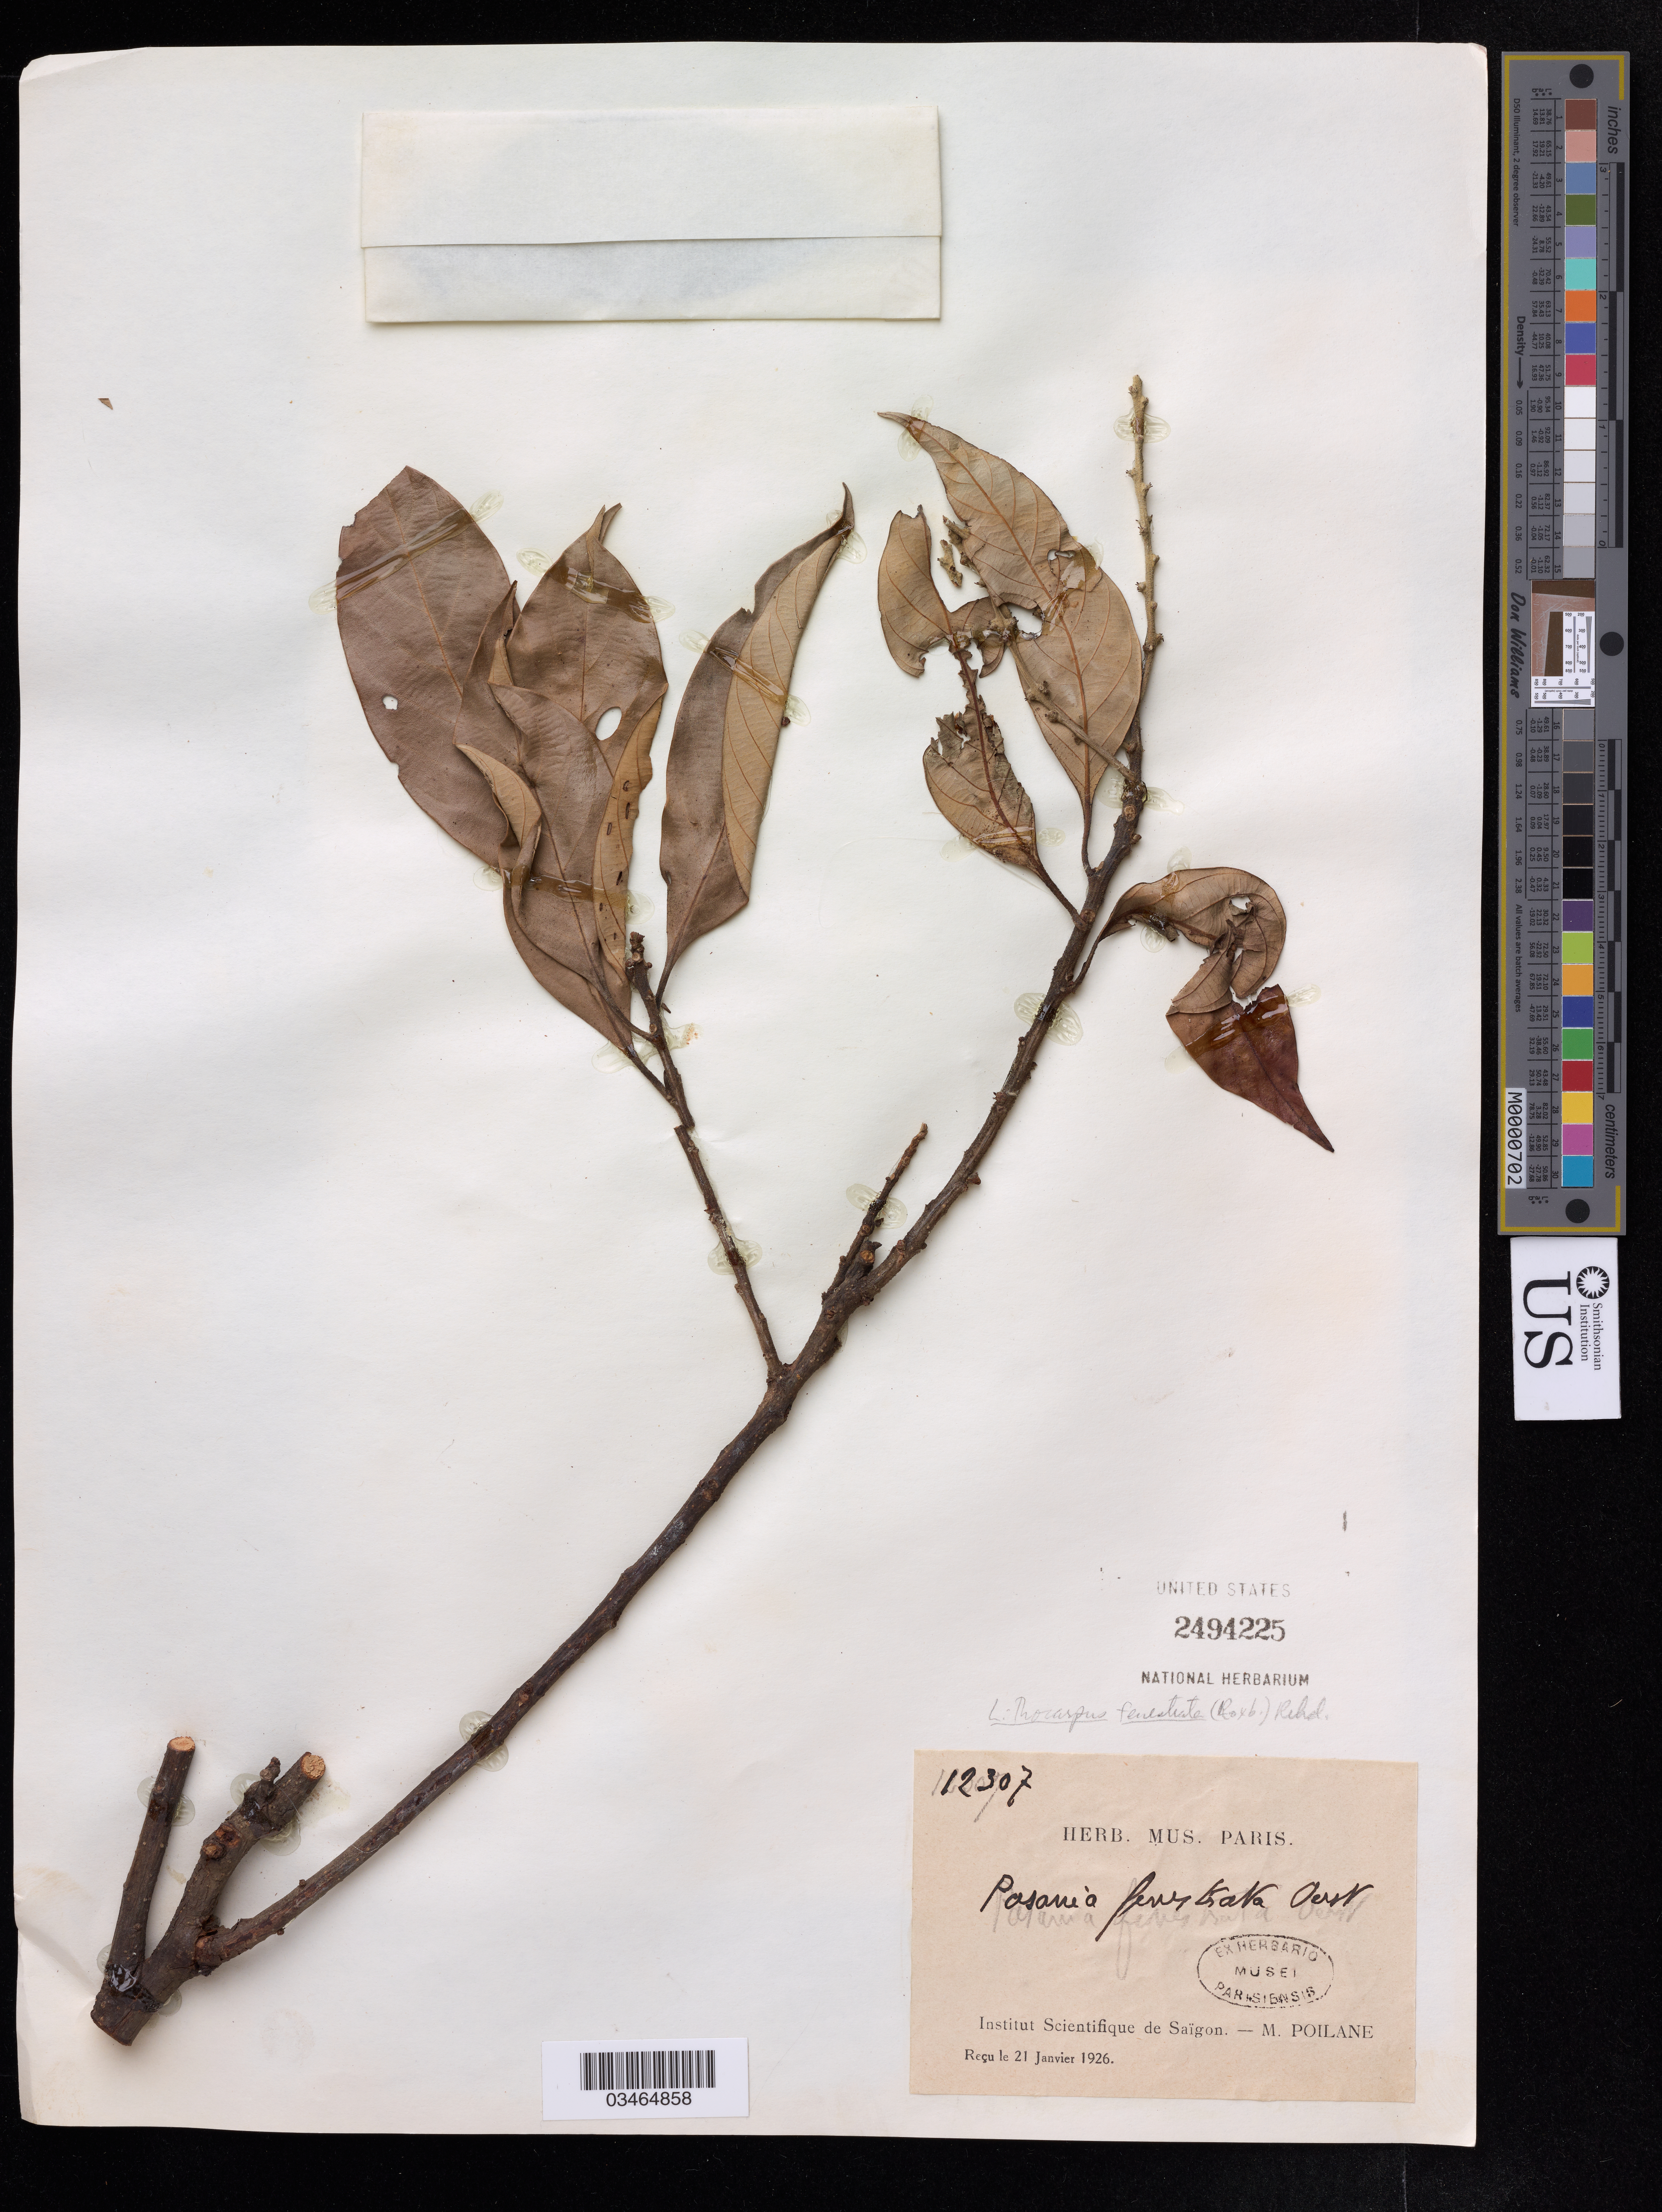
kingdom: Plantae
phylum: Tracheophyta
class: Magnoliopsida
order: Fagales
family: Fagaceae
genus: Lithocarpus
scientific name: Lithocarpus fenestratus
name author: (Roxb.) Rehder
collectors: M. Poilane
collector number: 12307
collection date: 1926-01-21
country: Vietnam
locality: Institut Scientifique de Saïgon.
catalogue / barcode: US 2494225